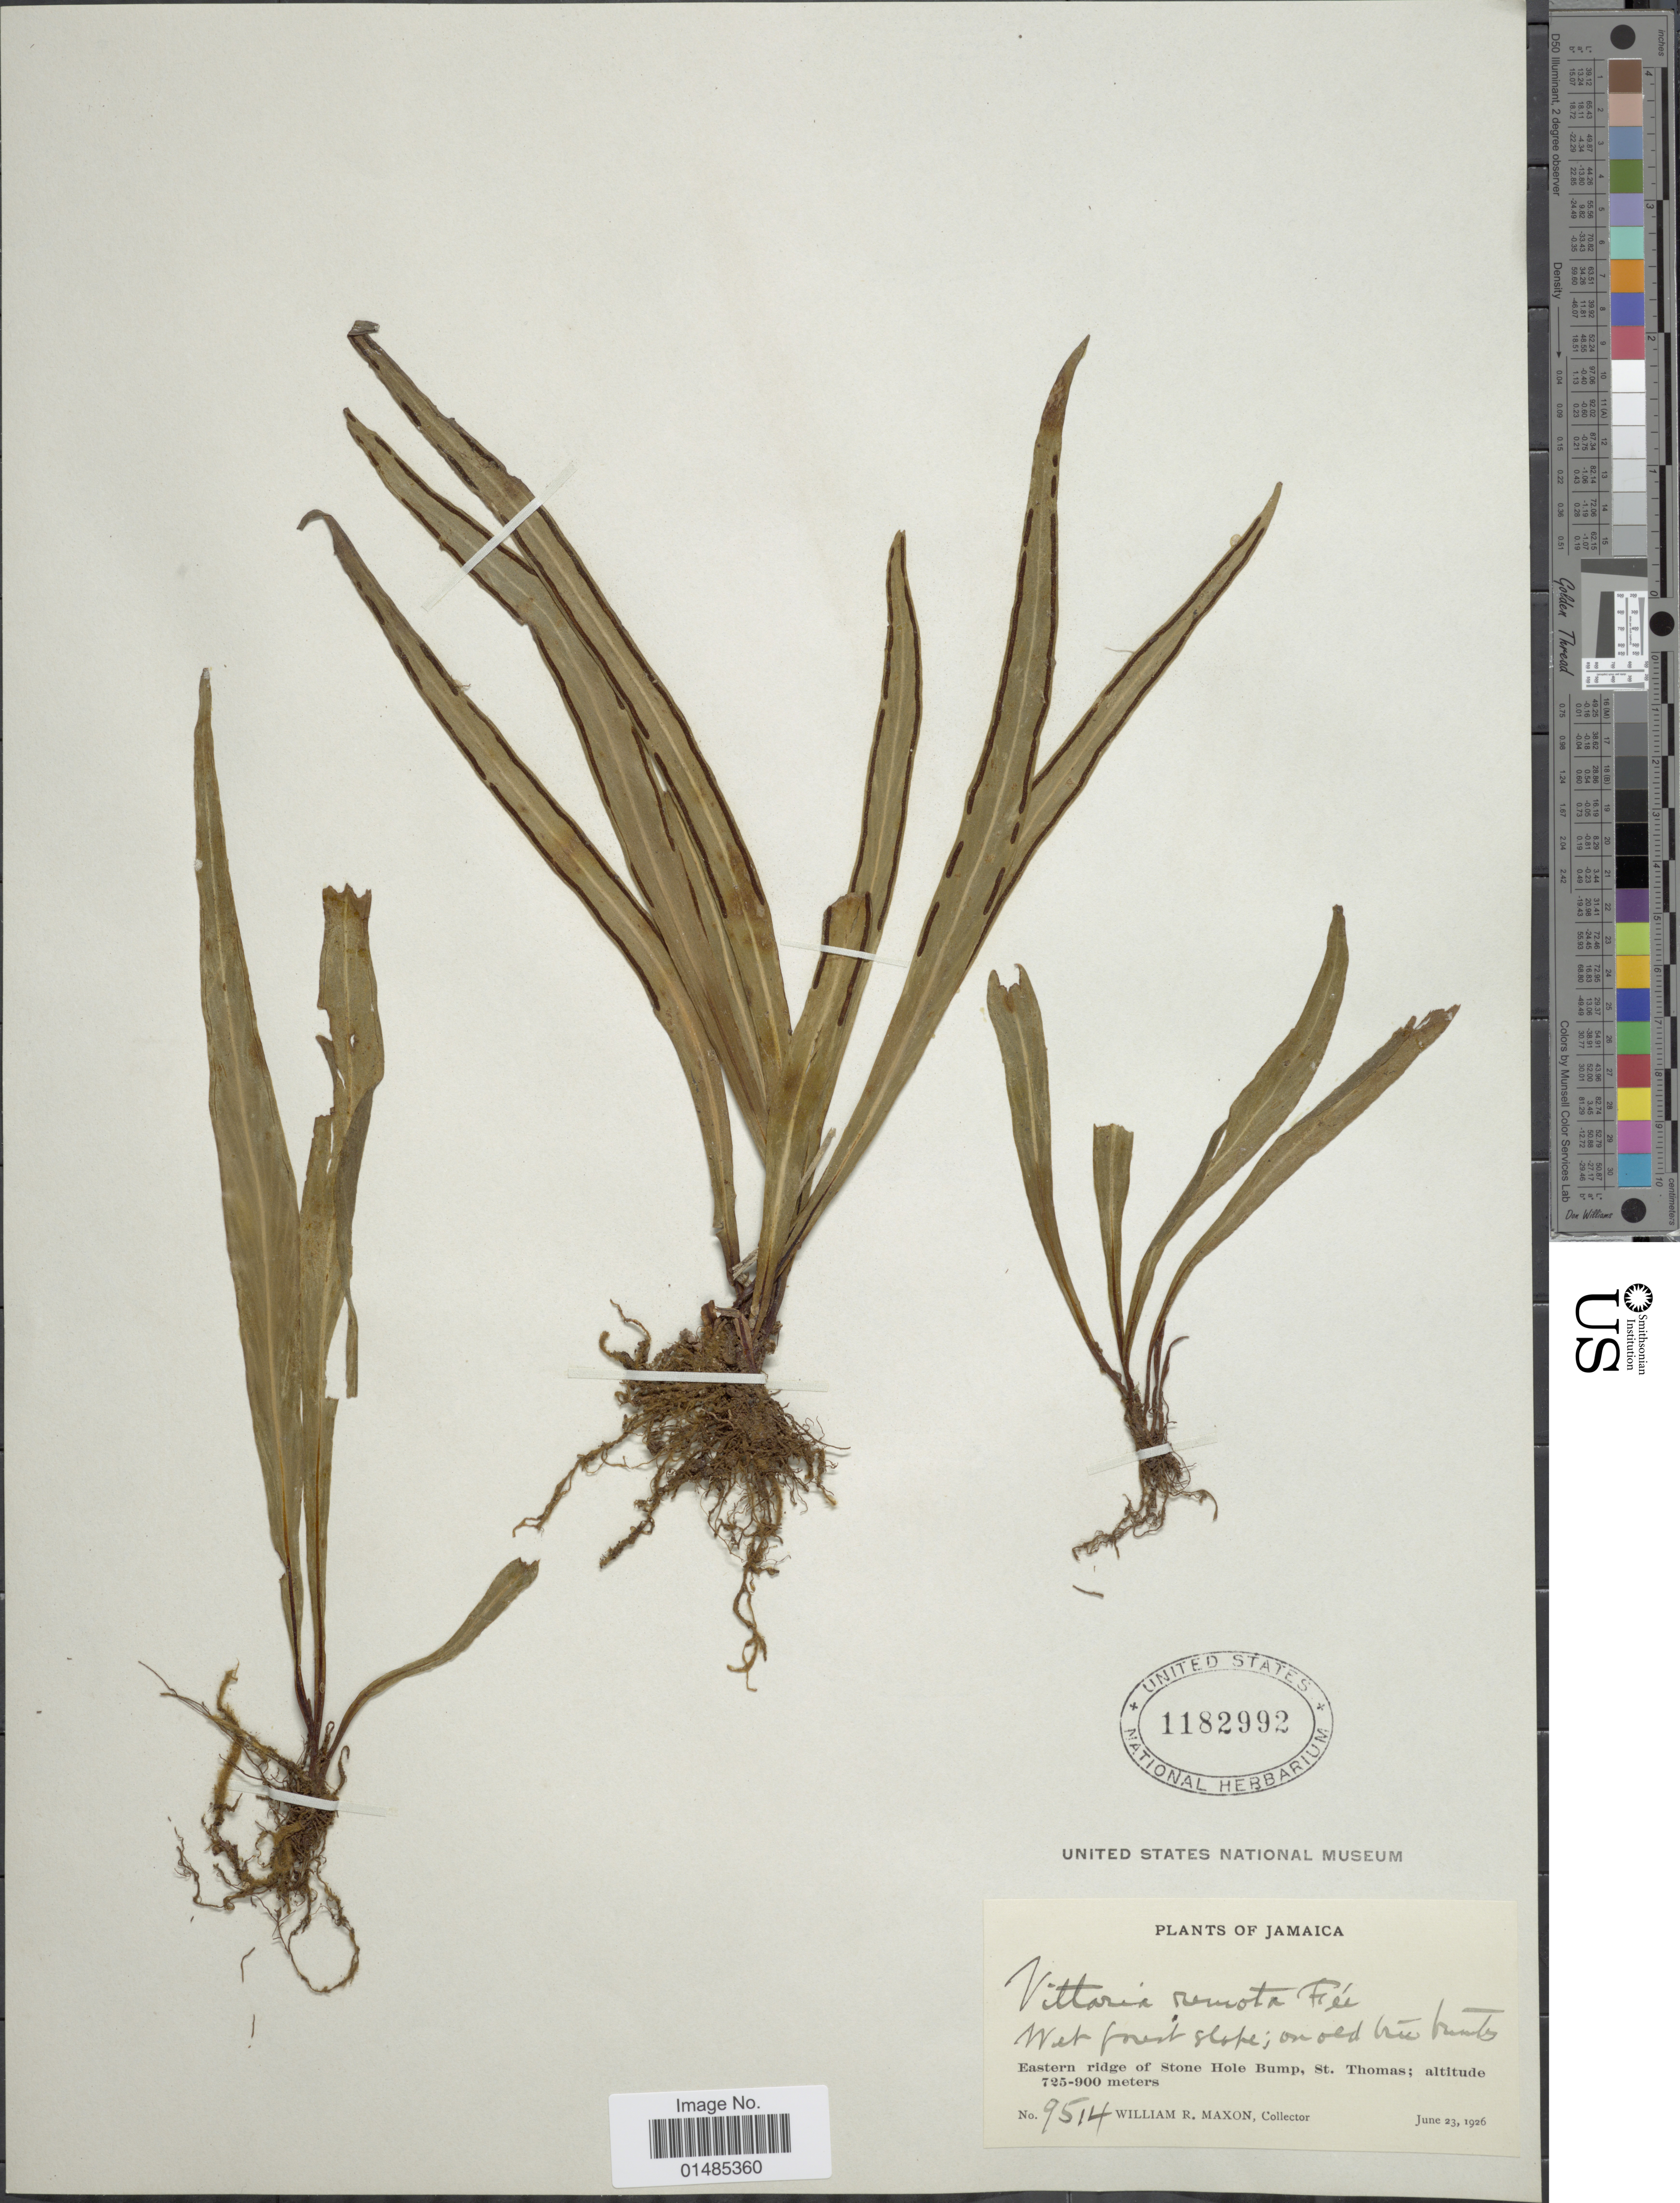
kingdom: Plantae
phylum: Tracheophyta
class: Polypodiopsida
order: Polypodiales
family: Pteridaceae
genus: Radiovittaria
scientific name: Radiovittaria remota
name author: (Fée) E.H. Crane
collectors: W. R. Maxon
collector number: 9514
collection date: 1926-06-23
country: Jamaica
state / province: Saint Thomas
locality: Eastern ridge of Stone Hole Bump.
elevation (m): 725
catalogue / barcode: US 1182992